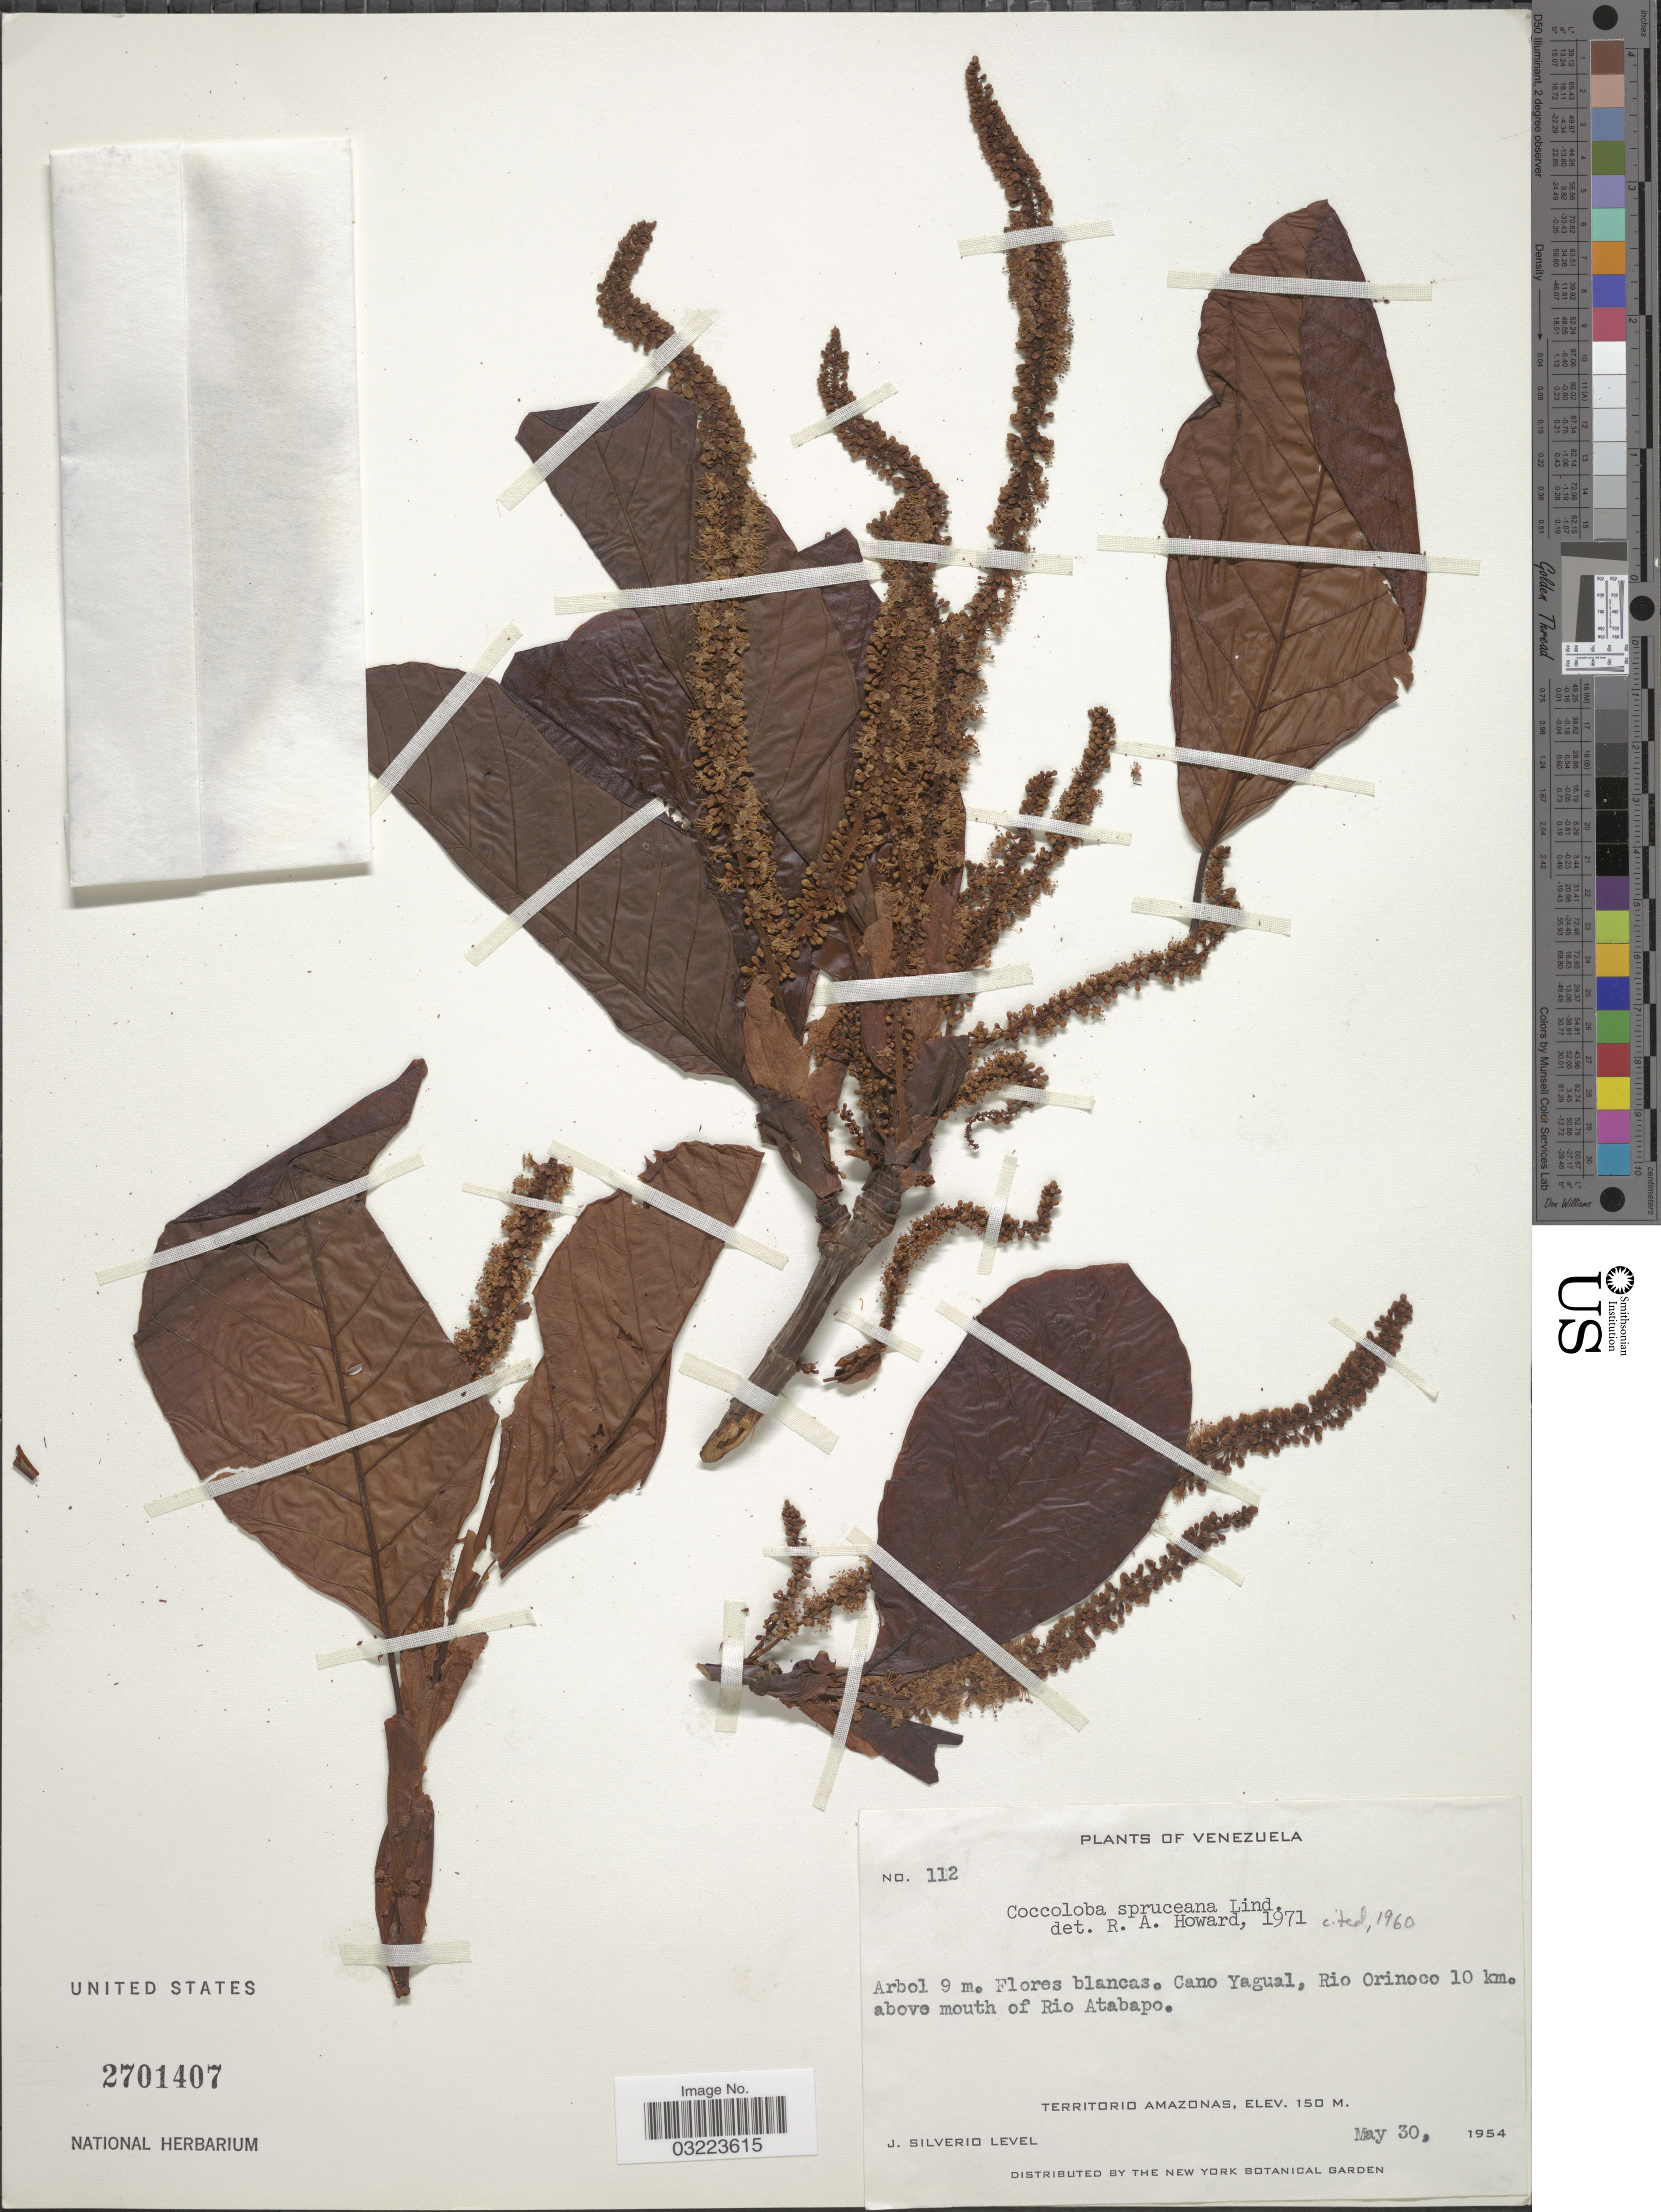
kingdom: Plantae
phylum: Tracheophyta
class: Magnoliopsida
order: Caryophyllales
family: Polygonaceae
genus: Coccoloba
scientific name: Coccoloba spruceana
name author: Lindau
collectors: J. Silverio L.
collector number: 112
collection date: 1954-05-30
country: Venezuela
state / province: Amazonas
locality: Cano Yagual, Rio Orinoco 10 km. above mouth of Rio Atabapo, Territorio Amazonas.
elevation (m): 150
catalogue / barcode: US 2701407